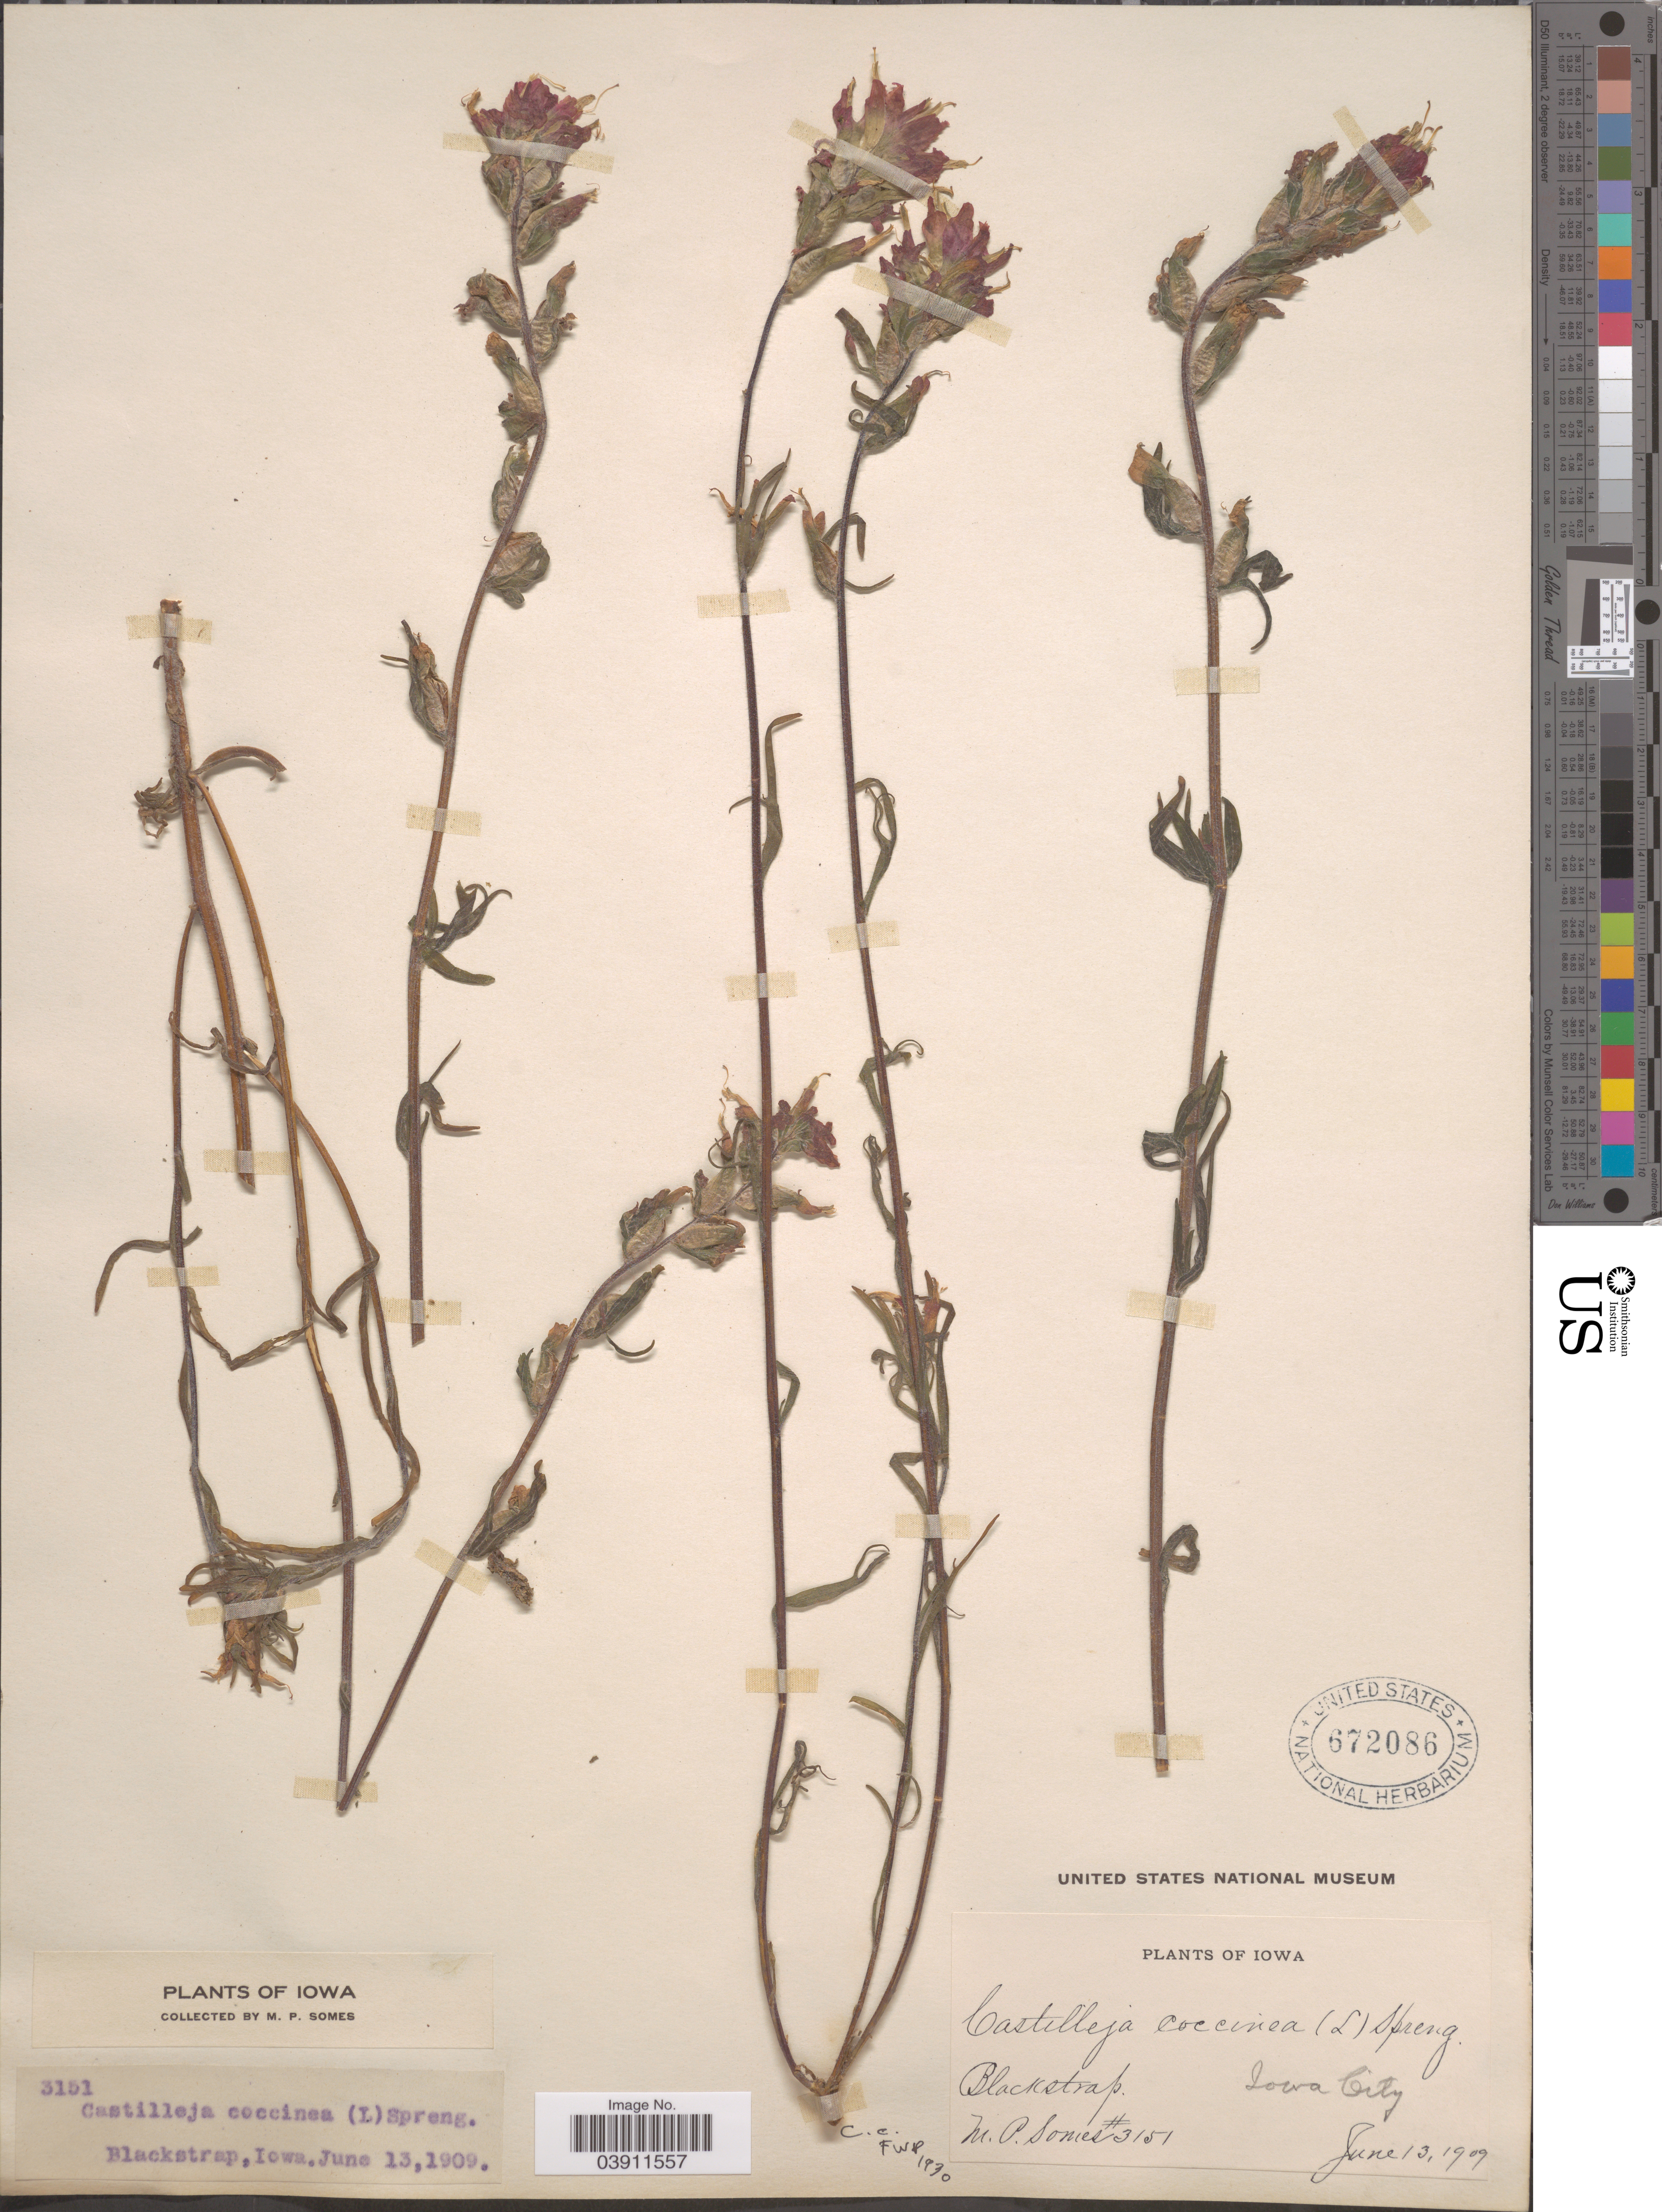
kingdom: Plantae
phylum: Tracheophyta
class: Magnoliopsida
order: Lamiales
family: Orobanchaceae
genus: Castilleja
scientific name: Castilleja coccinea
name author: (L.) Spreng.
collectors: M. Somes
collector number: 3151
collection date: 1909-06-13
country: United States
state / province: Iowa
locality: Blackstrap. Iowa City.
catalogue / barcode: US 672086